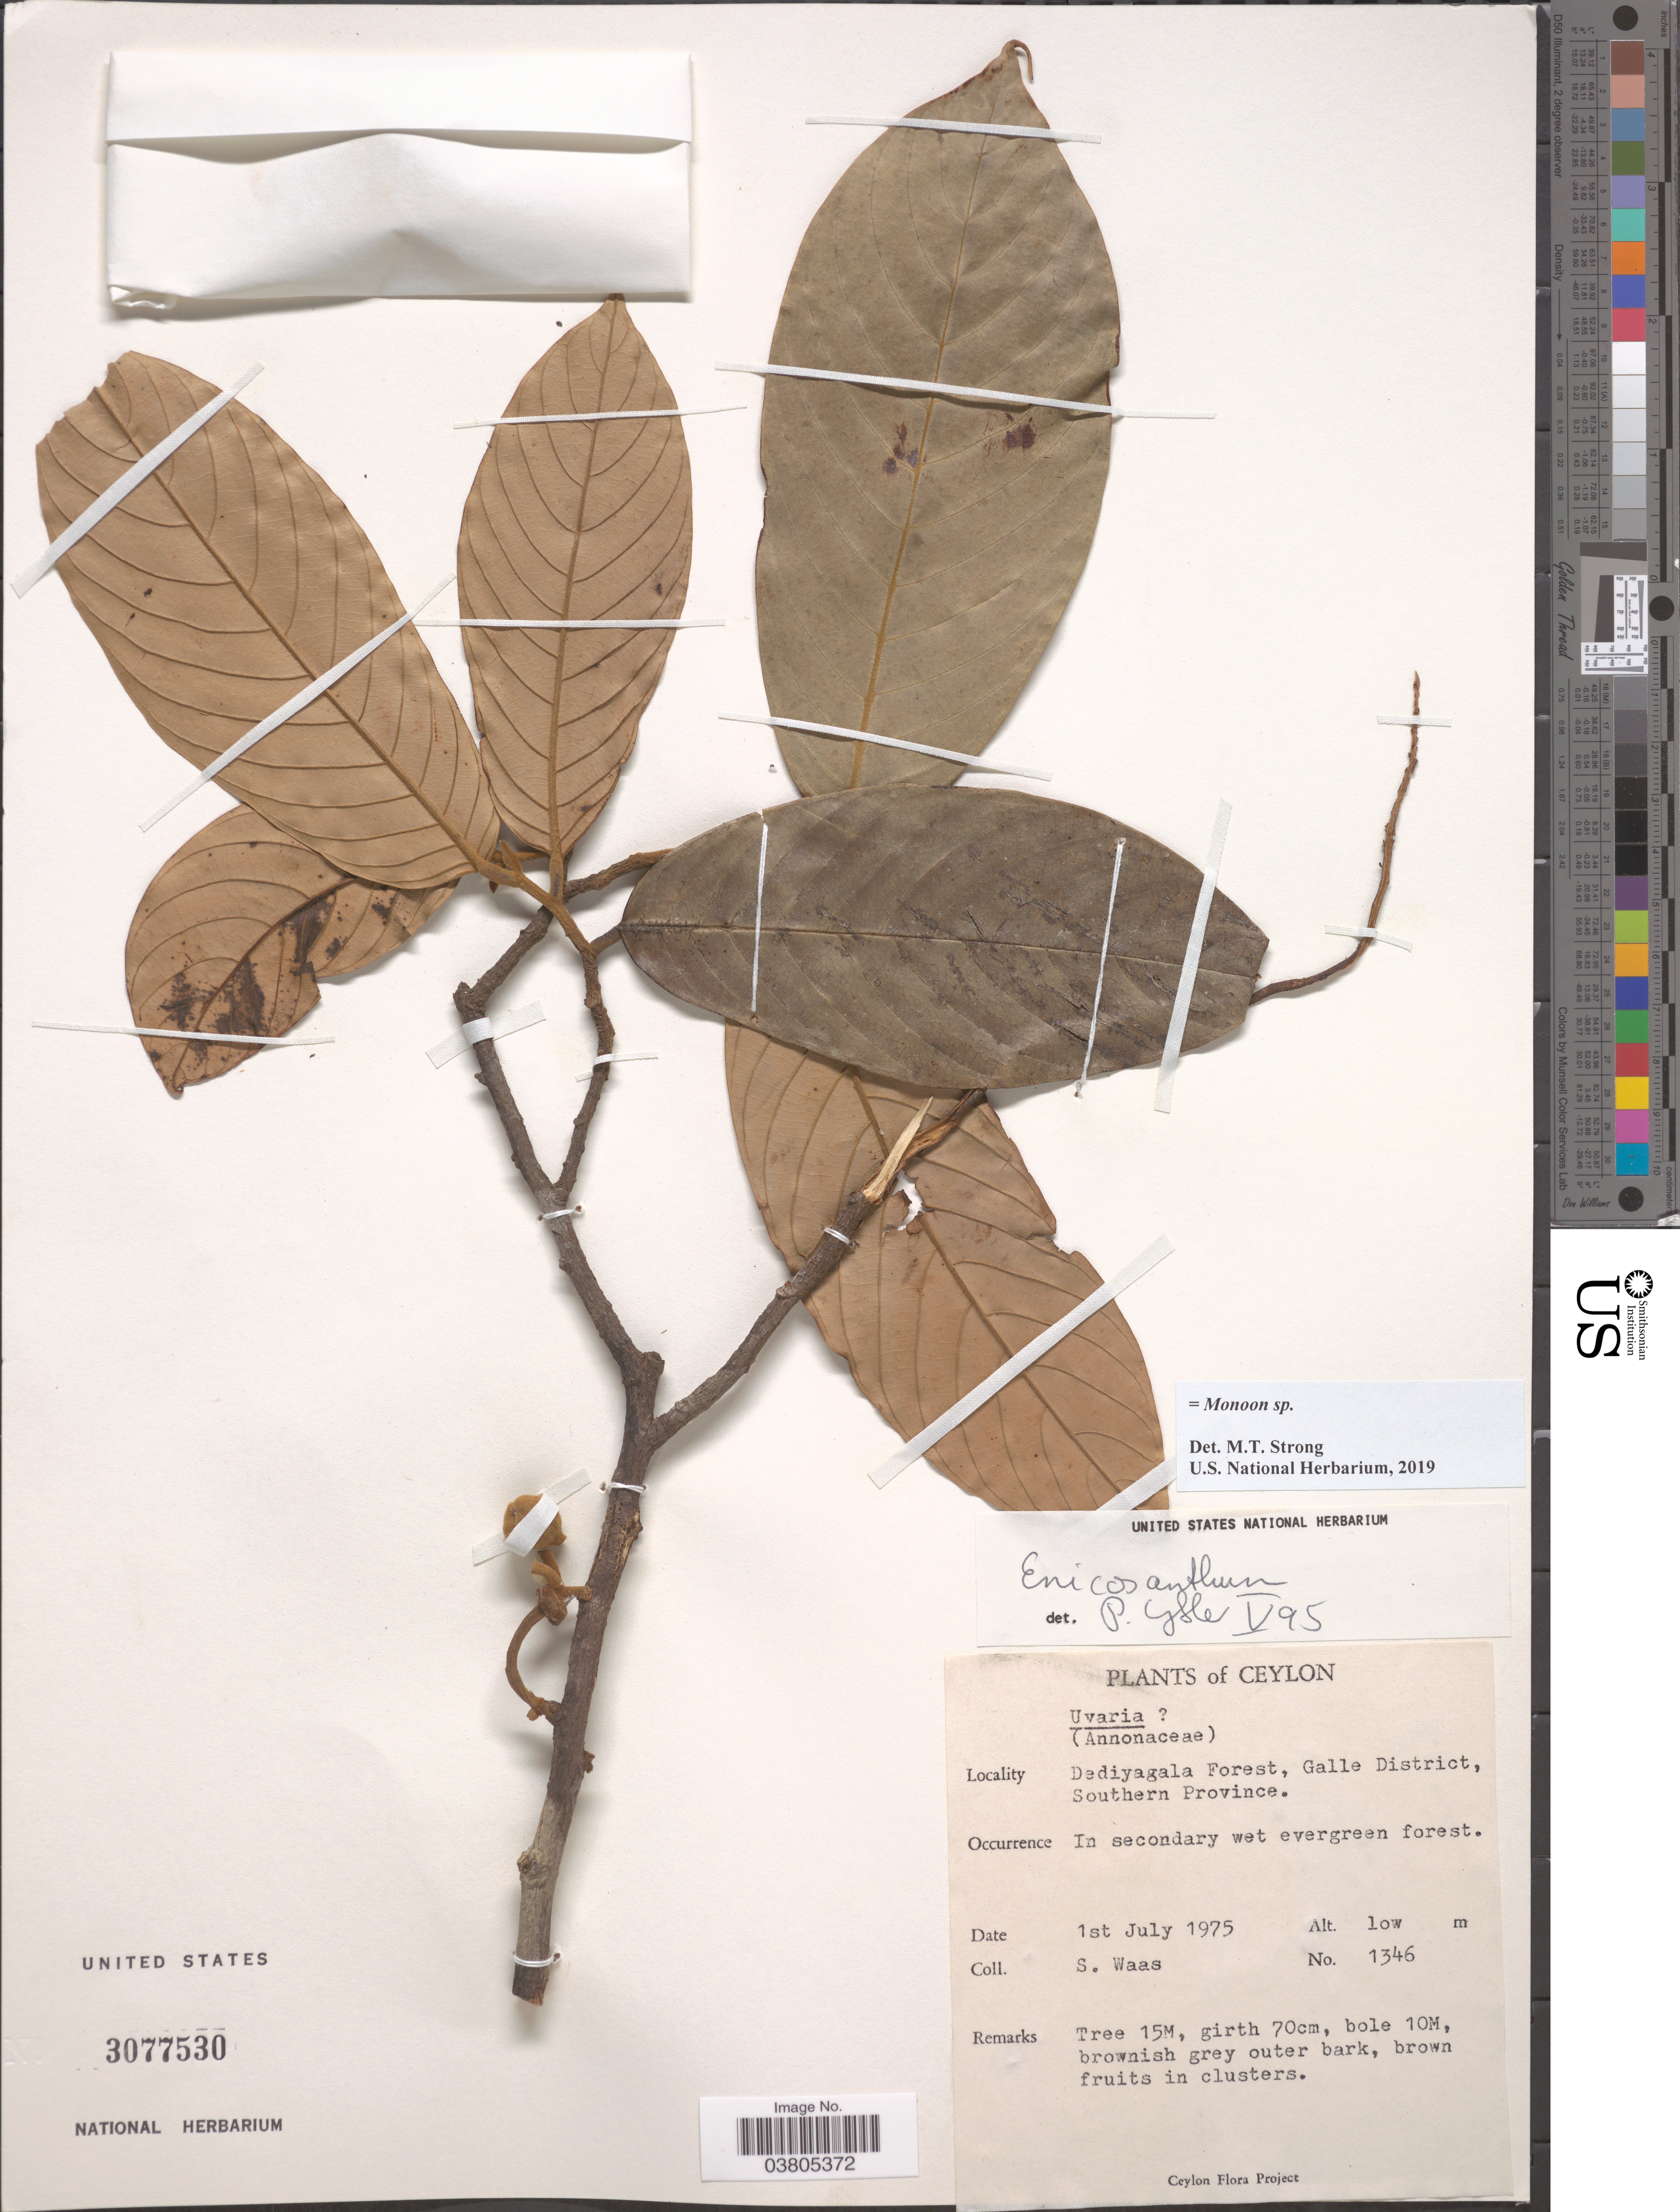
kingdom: Plantae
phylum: Tracheophyta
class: Magnoliopsida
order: Magnoliales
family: Annonaceae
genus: Monoon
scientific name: Monoon sp.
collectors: S. Waas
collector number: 1346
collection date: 1975-07-01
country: Sri Lanka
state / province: Southern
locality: Ceylon. Dediyagala Forest, Galle District.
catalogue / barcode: US 3077530